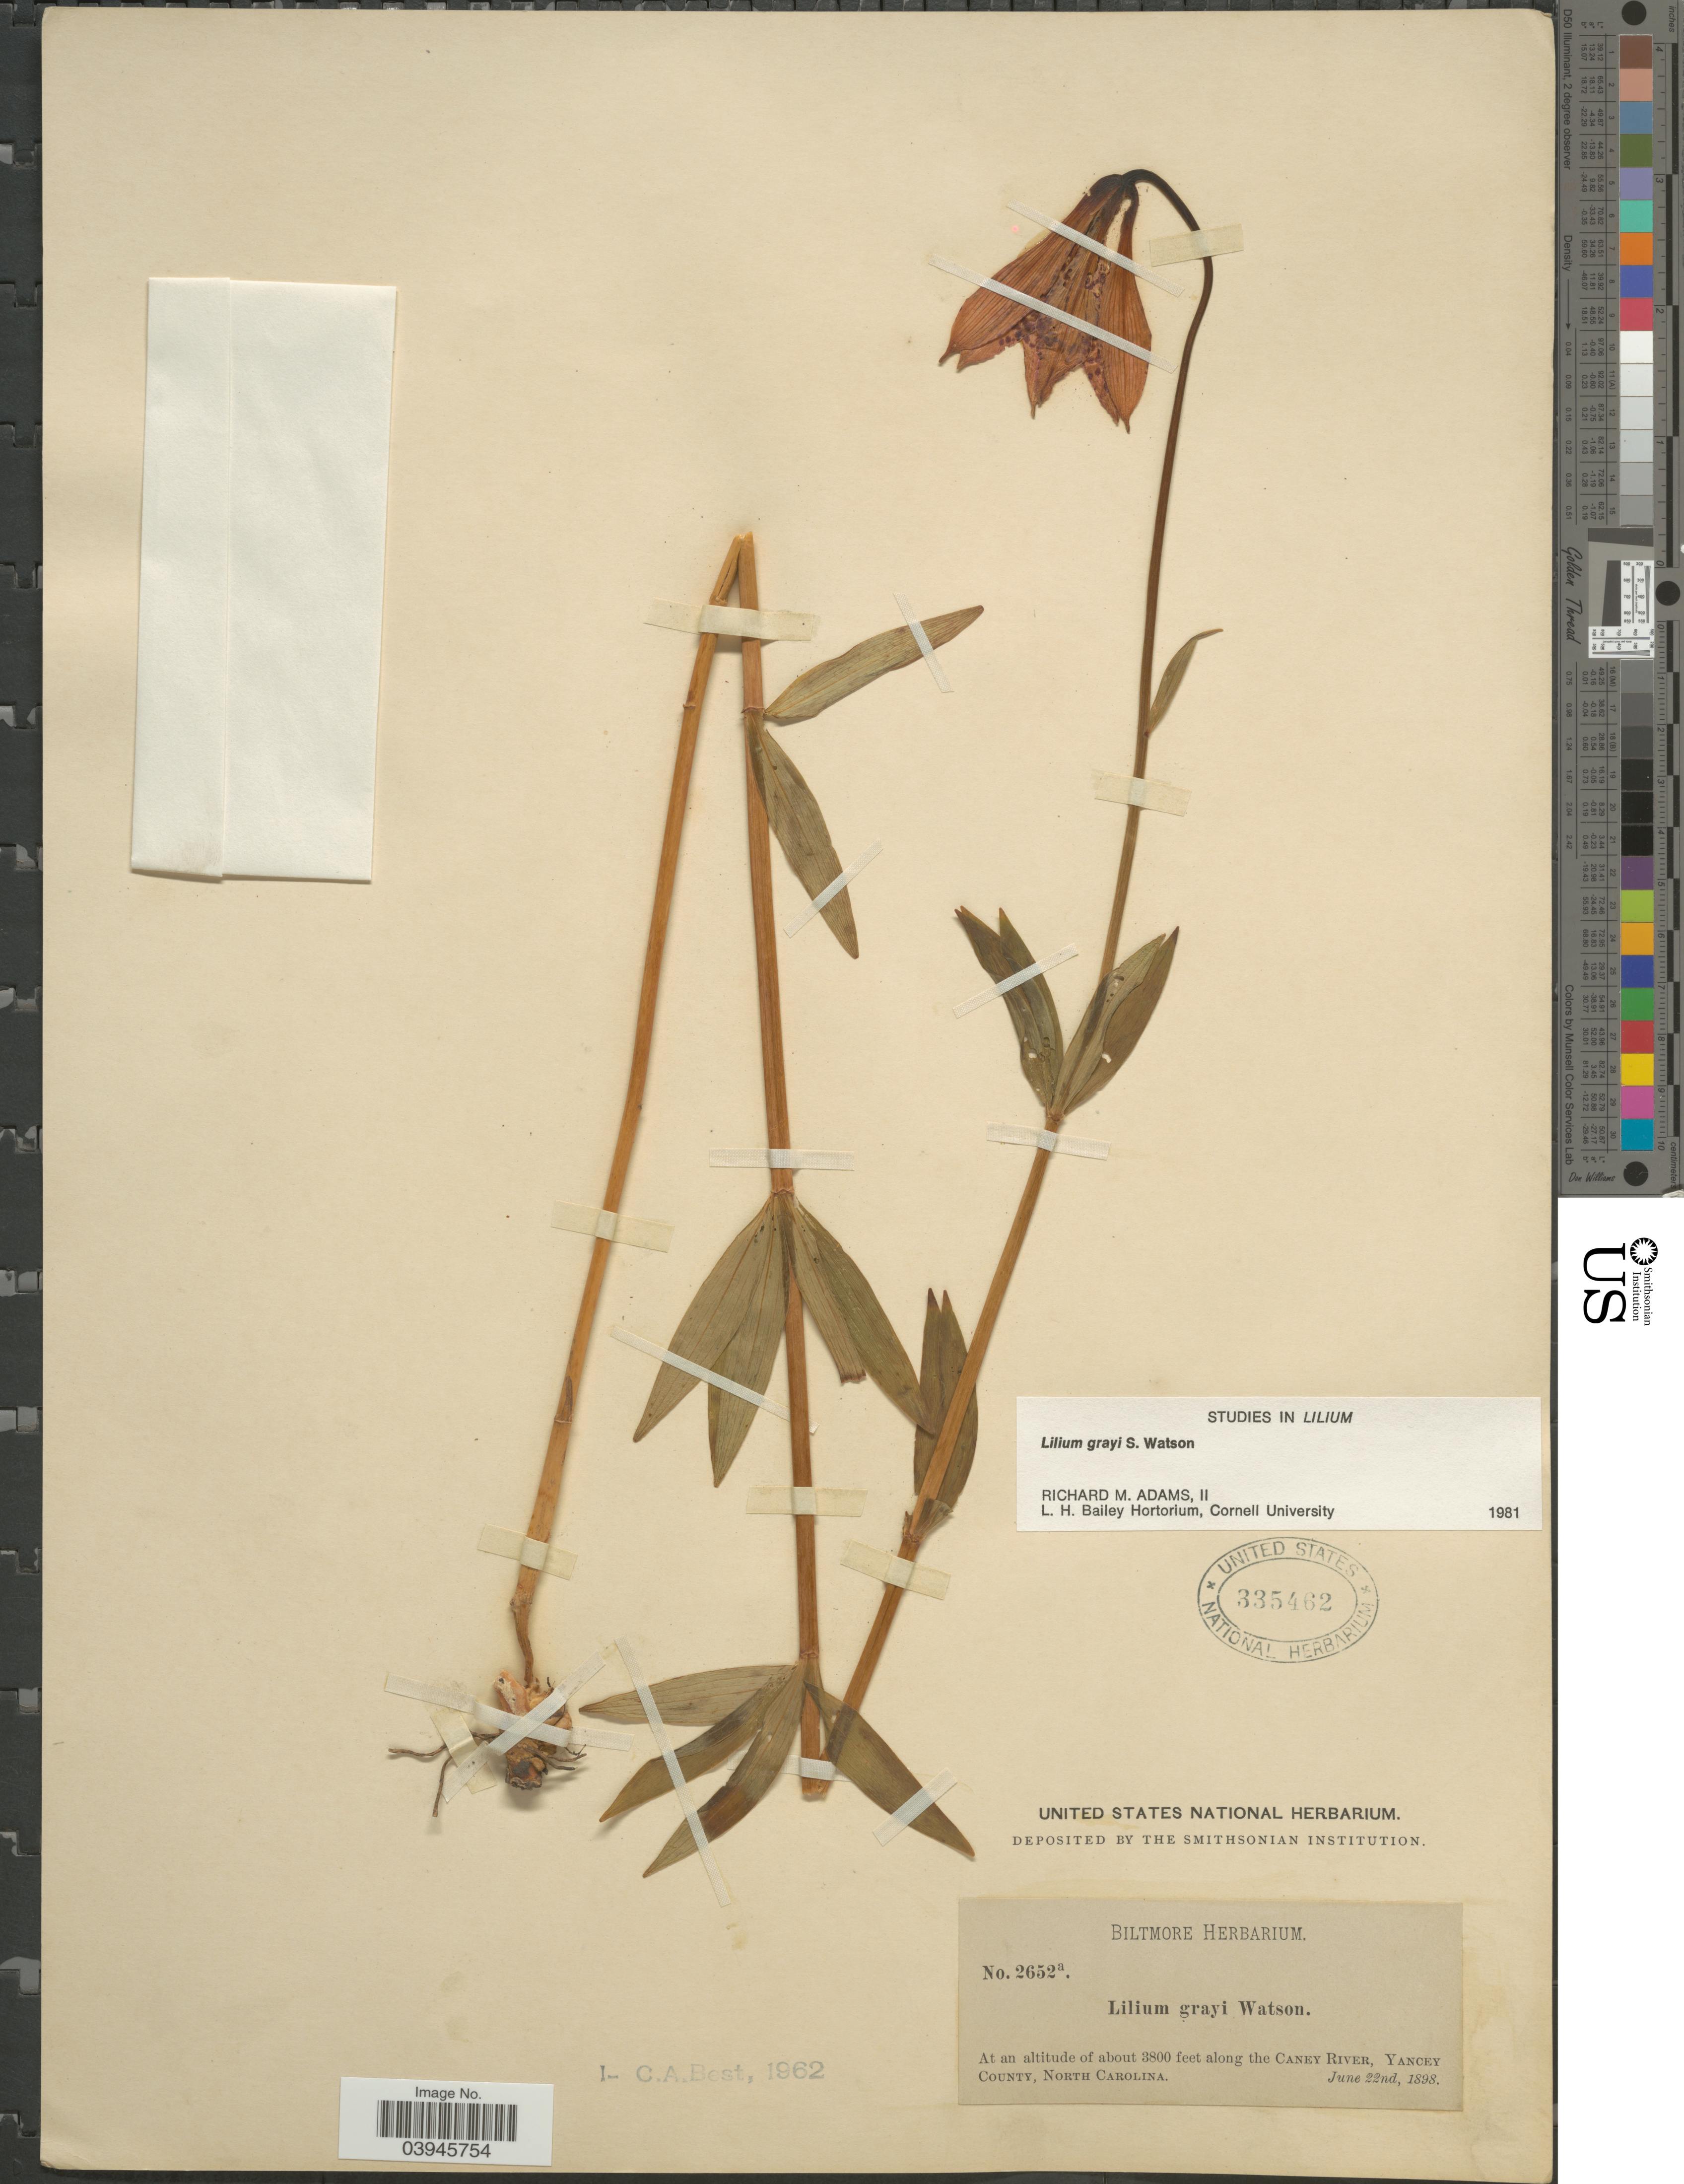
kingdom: Plantae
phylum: Tracheophyta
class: Liliopsida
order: Liliales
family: Liliaceae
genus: Lilium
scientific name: Lilium grayi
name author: S. Watson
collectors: ex herb. Biltmore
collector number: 2652a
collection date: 1898-06-22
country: United States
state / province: North Carolina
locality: Along the Caney River, Yancey County.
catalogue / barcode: US 335462